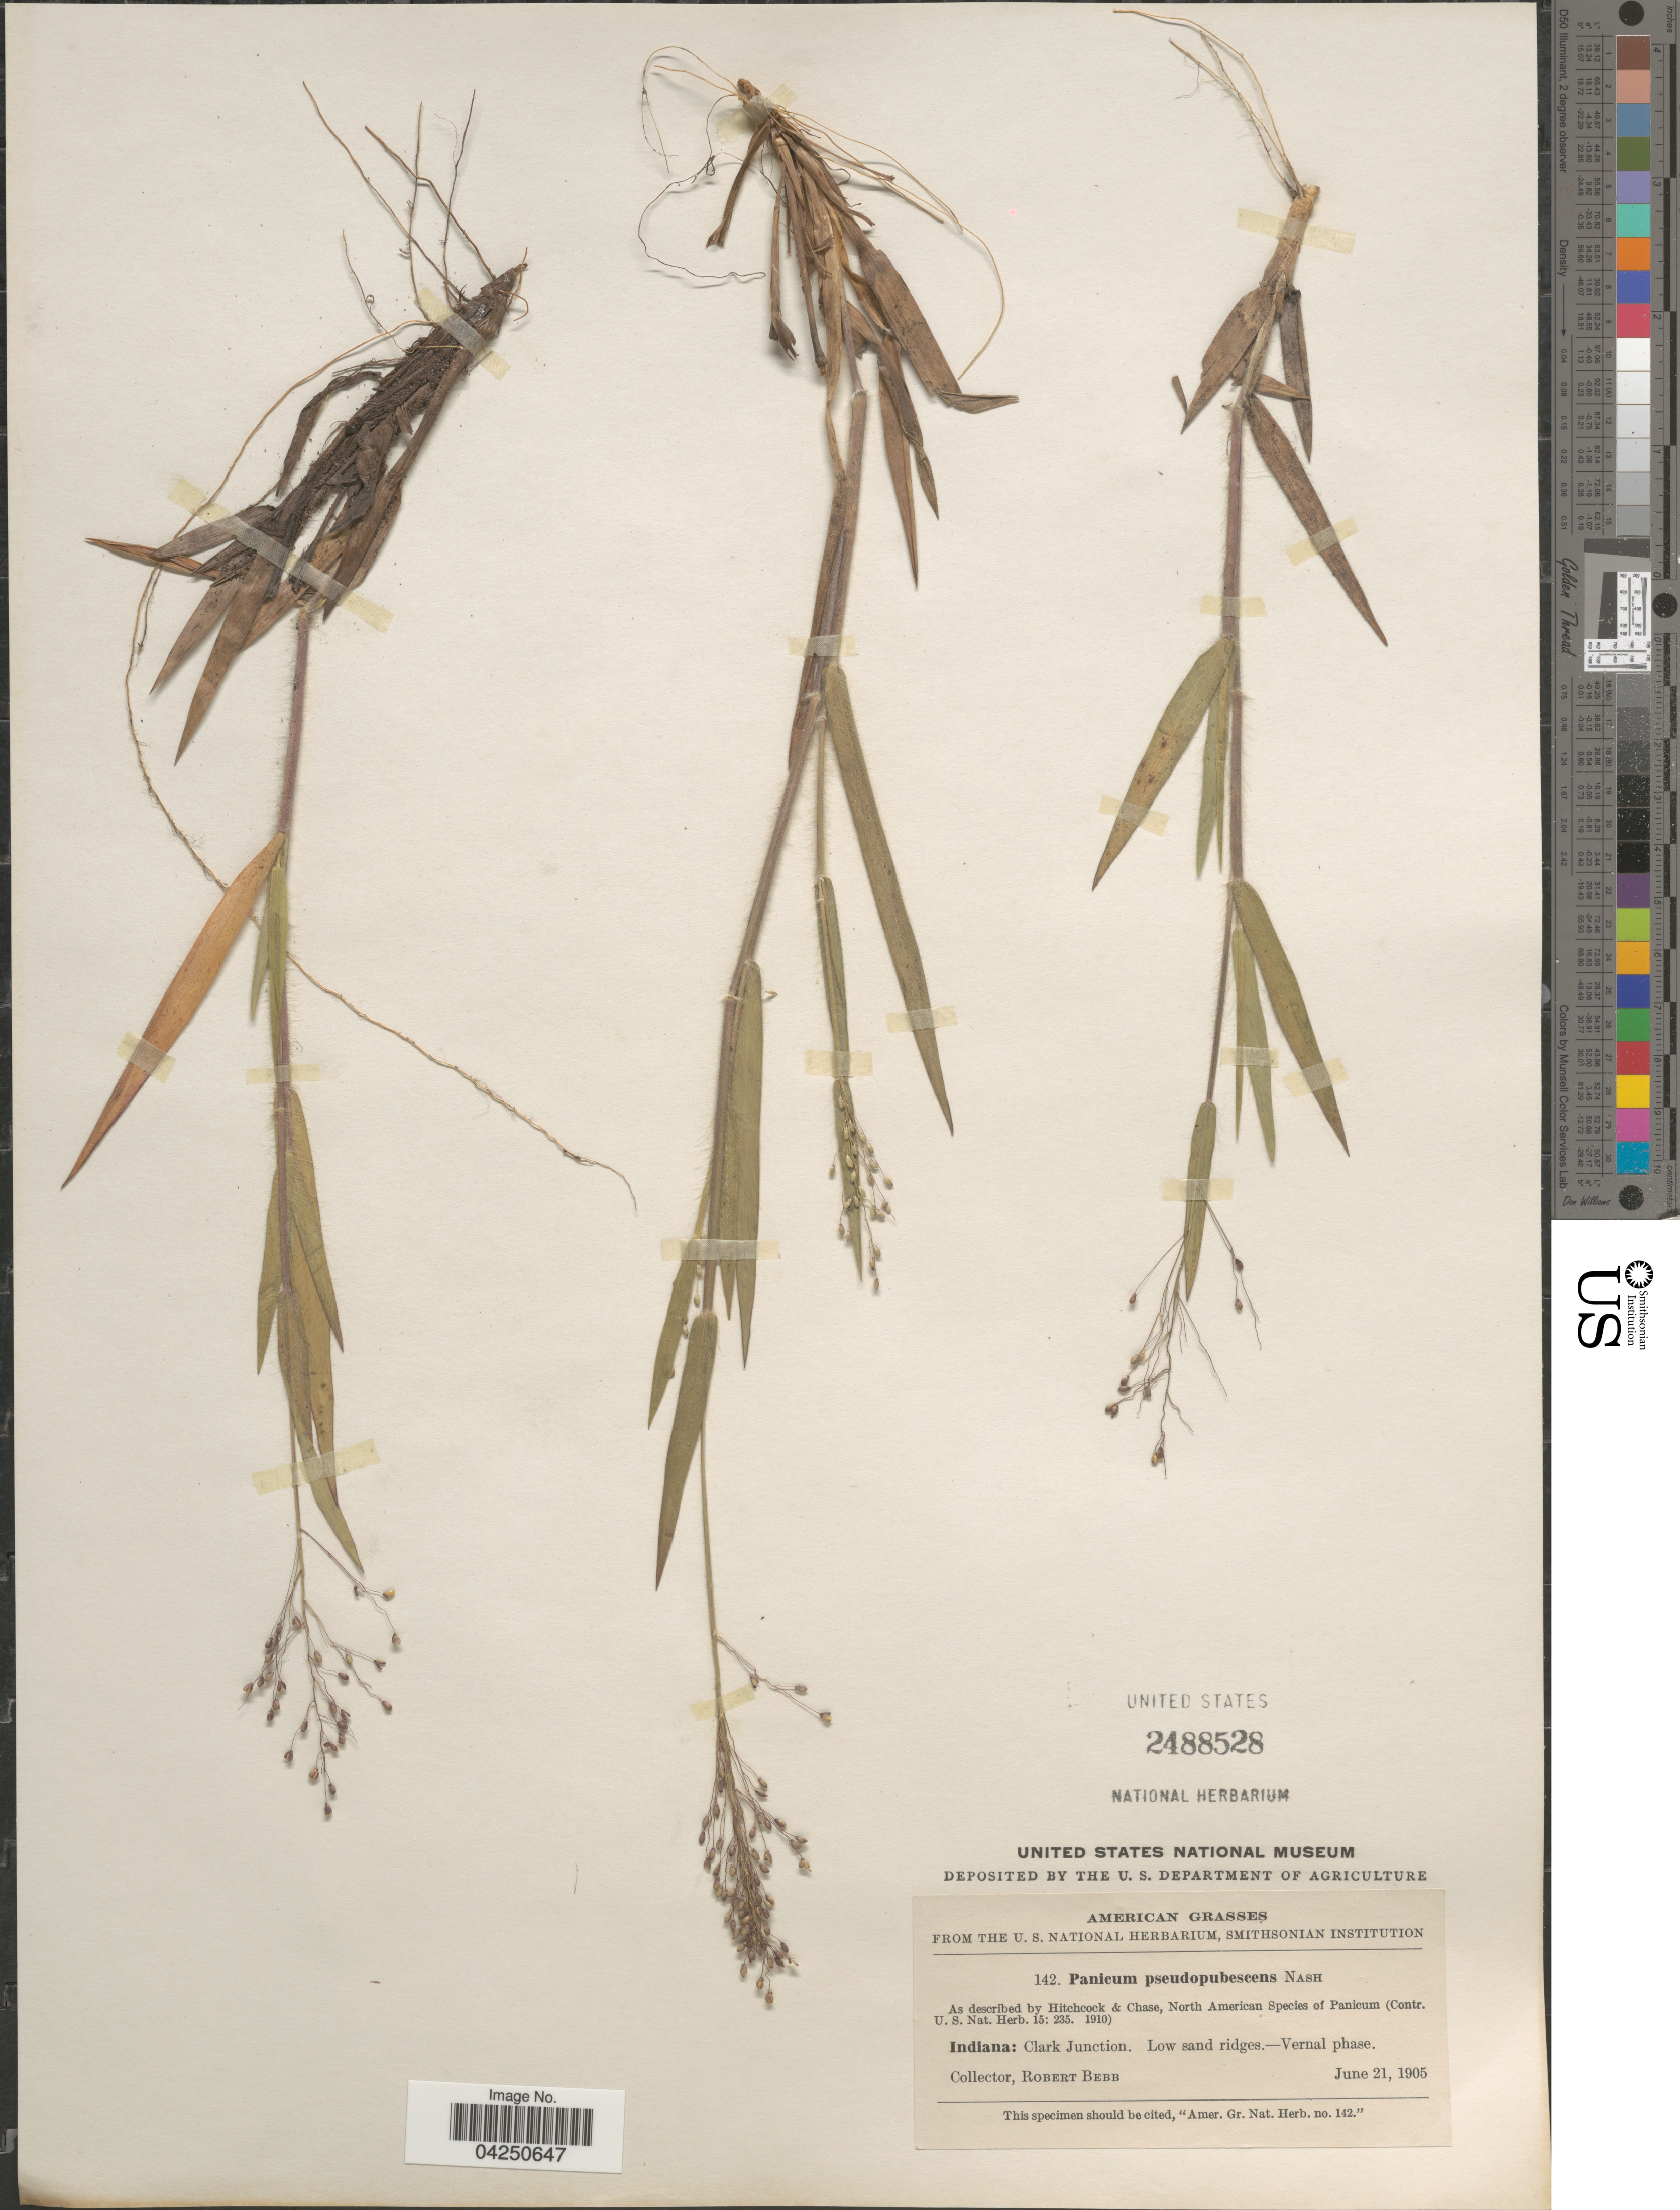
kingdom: Plantae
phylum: Tracheophyta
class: Liliopsida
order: Poales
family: Poaceae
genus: Dichanthelium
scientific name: Dichanthelium acuminatum var. acuminatum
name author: (Sw.) Gould & C.A. Clark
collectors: R. Bebb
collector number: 142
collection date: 1905-06-21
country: United States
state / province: Indiana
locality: Clark Junction. Low sand ridges.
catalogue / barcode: US 2488528